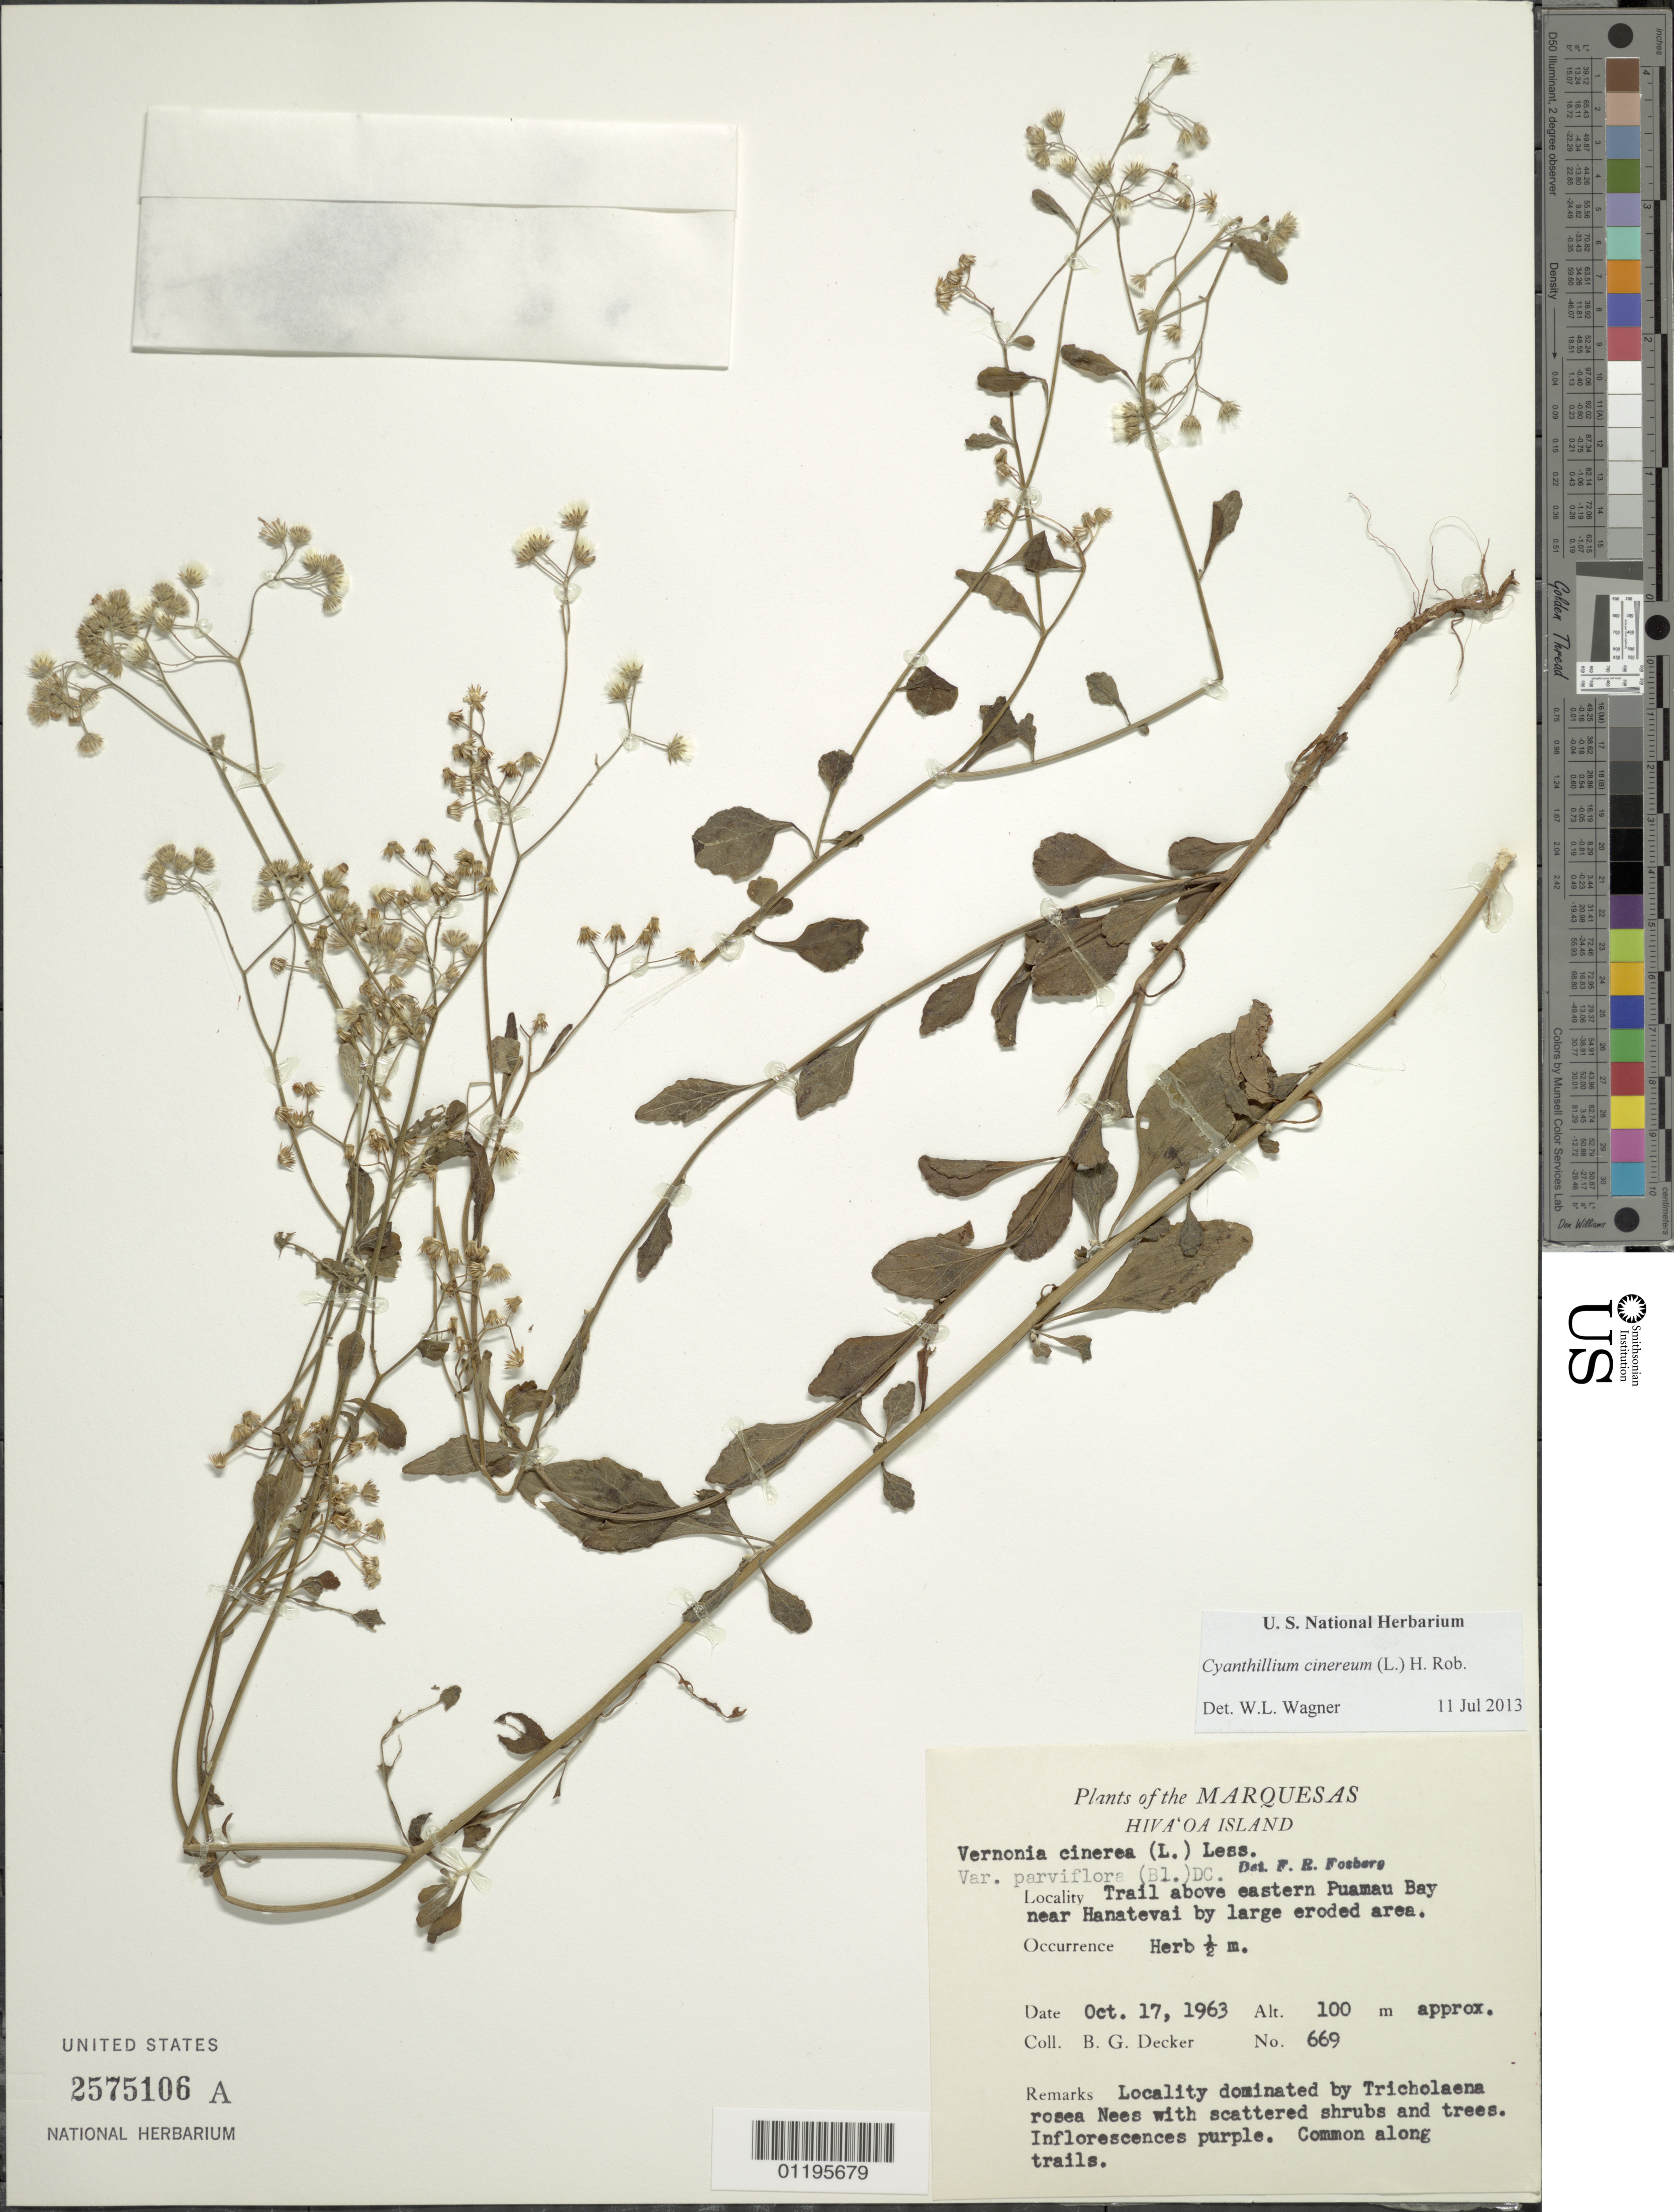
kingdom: Plantae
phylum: Tracheophyta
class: Magnoliopsida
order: Asterales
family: Asteraceae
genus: Cyanthillium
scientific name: Cyanthillium cinereum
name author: (L.) H. Rob.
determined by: Wagner, W. L., (BOT), Smithsonian Institution - National Museum of Natural History (UNITED STATES)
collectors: B. G. Decker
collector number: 669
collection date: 1963-10-17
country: French Polynesia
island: Hiva Oa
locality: Trail above eastern Puamau Bay near Hanatevai by large eroded area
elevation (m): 100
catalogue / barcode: US 2575106A